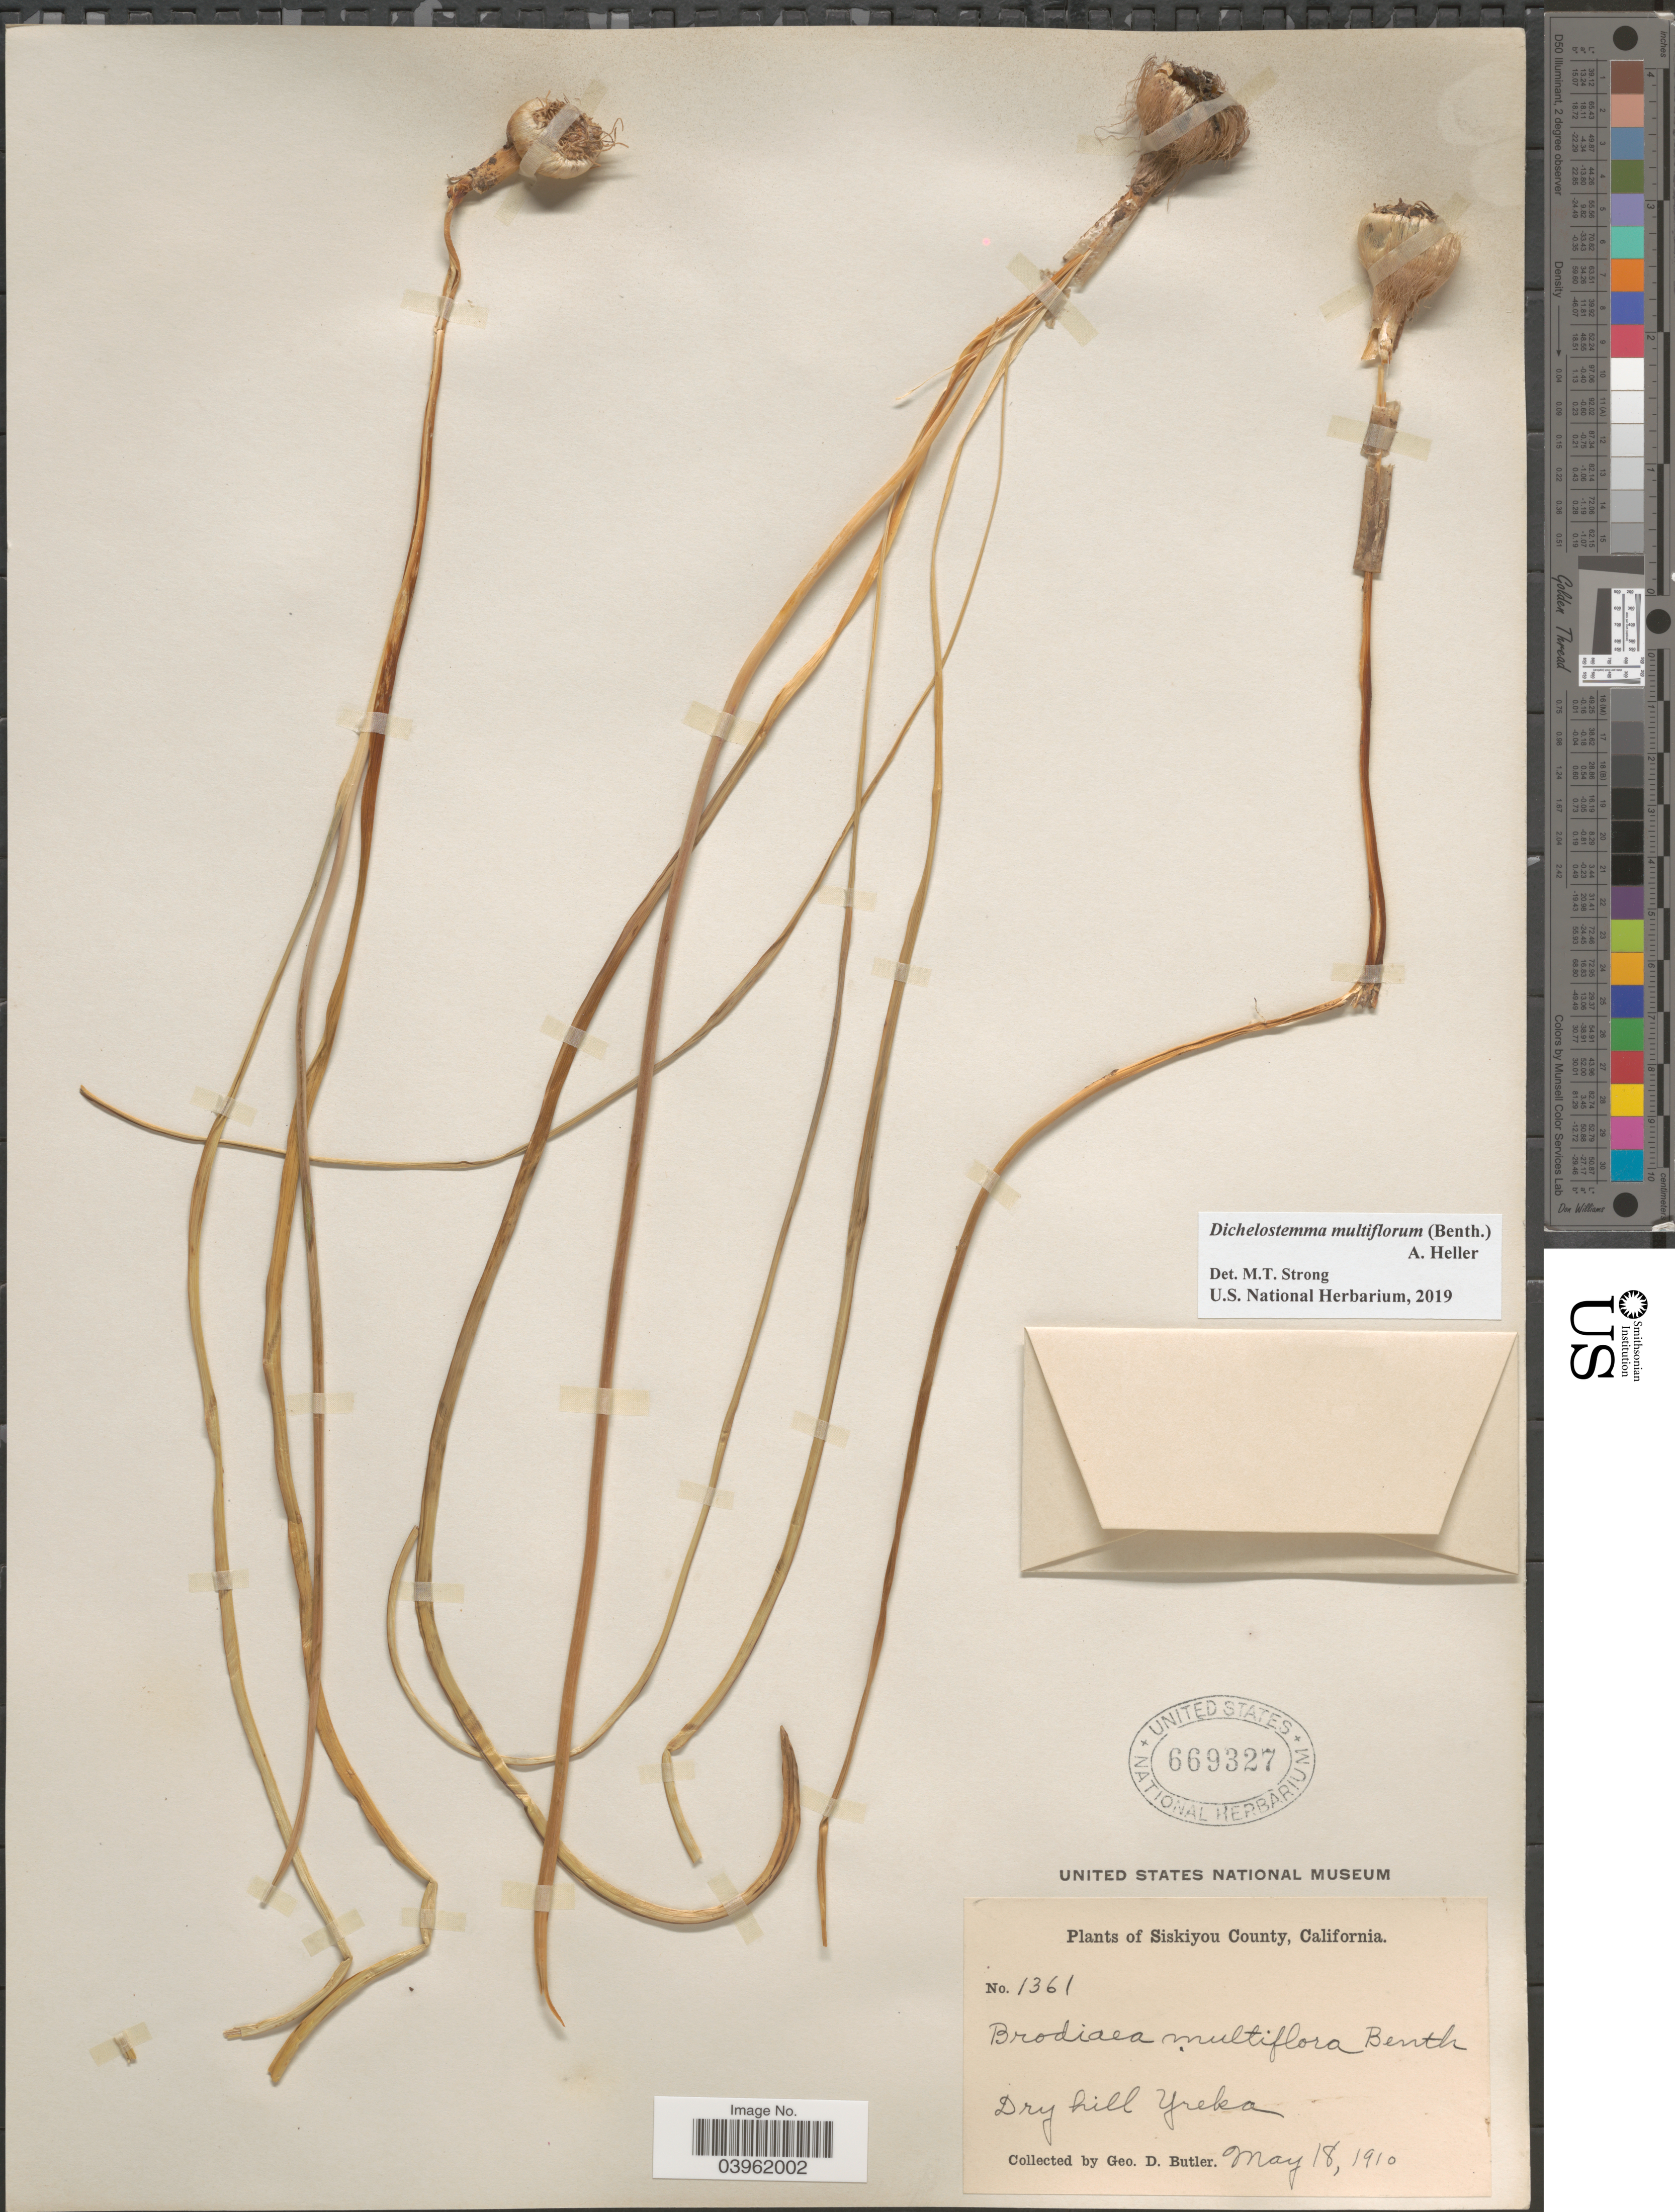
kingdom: Plantae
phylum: Tracheophyta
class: Liliopsida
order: Asparagales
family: Asparagaceae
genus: Dichelostemma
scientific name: Dichelostemma multiflorum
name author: (Benth.) A. Heller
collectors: G. D. Butler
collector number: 1361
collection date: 1910-05-18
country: United States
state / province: California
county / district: Siskiyou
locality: Siskiyou County. Dry hill Yreka.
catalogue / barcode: US 669327